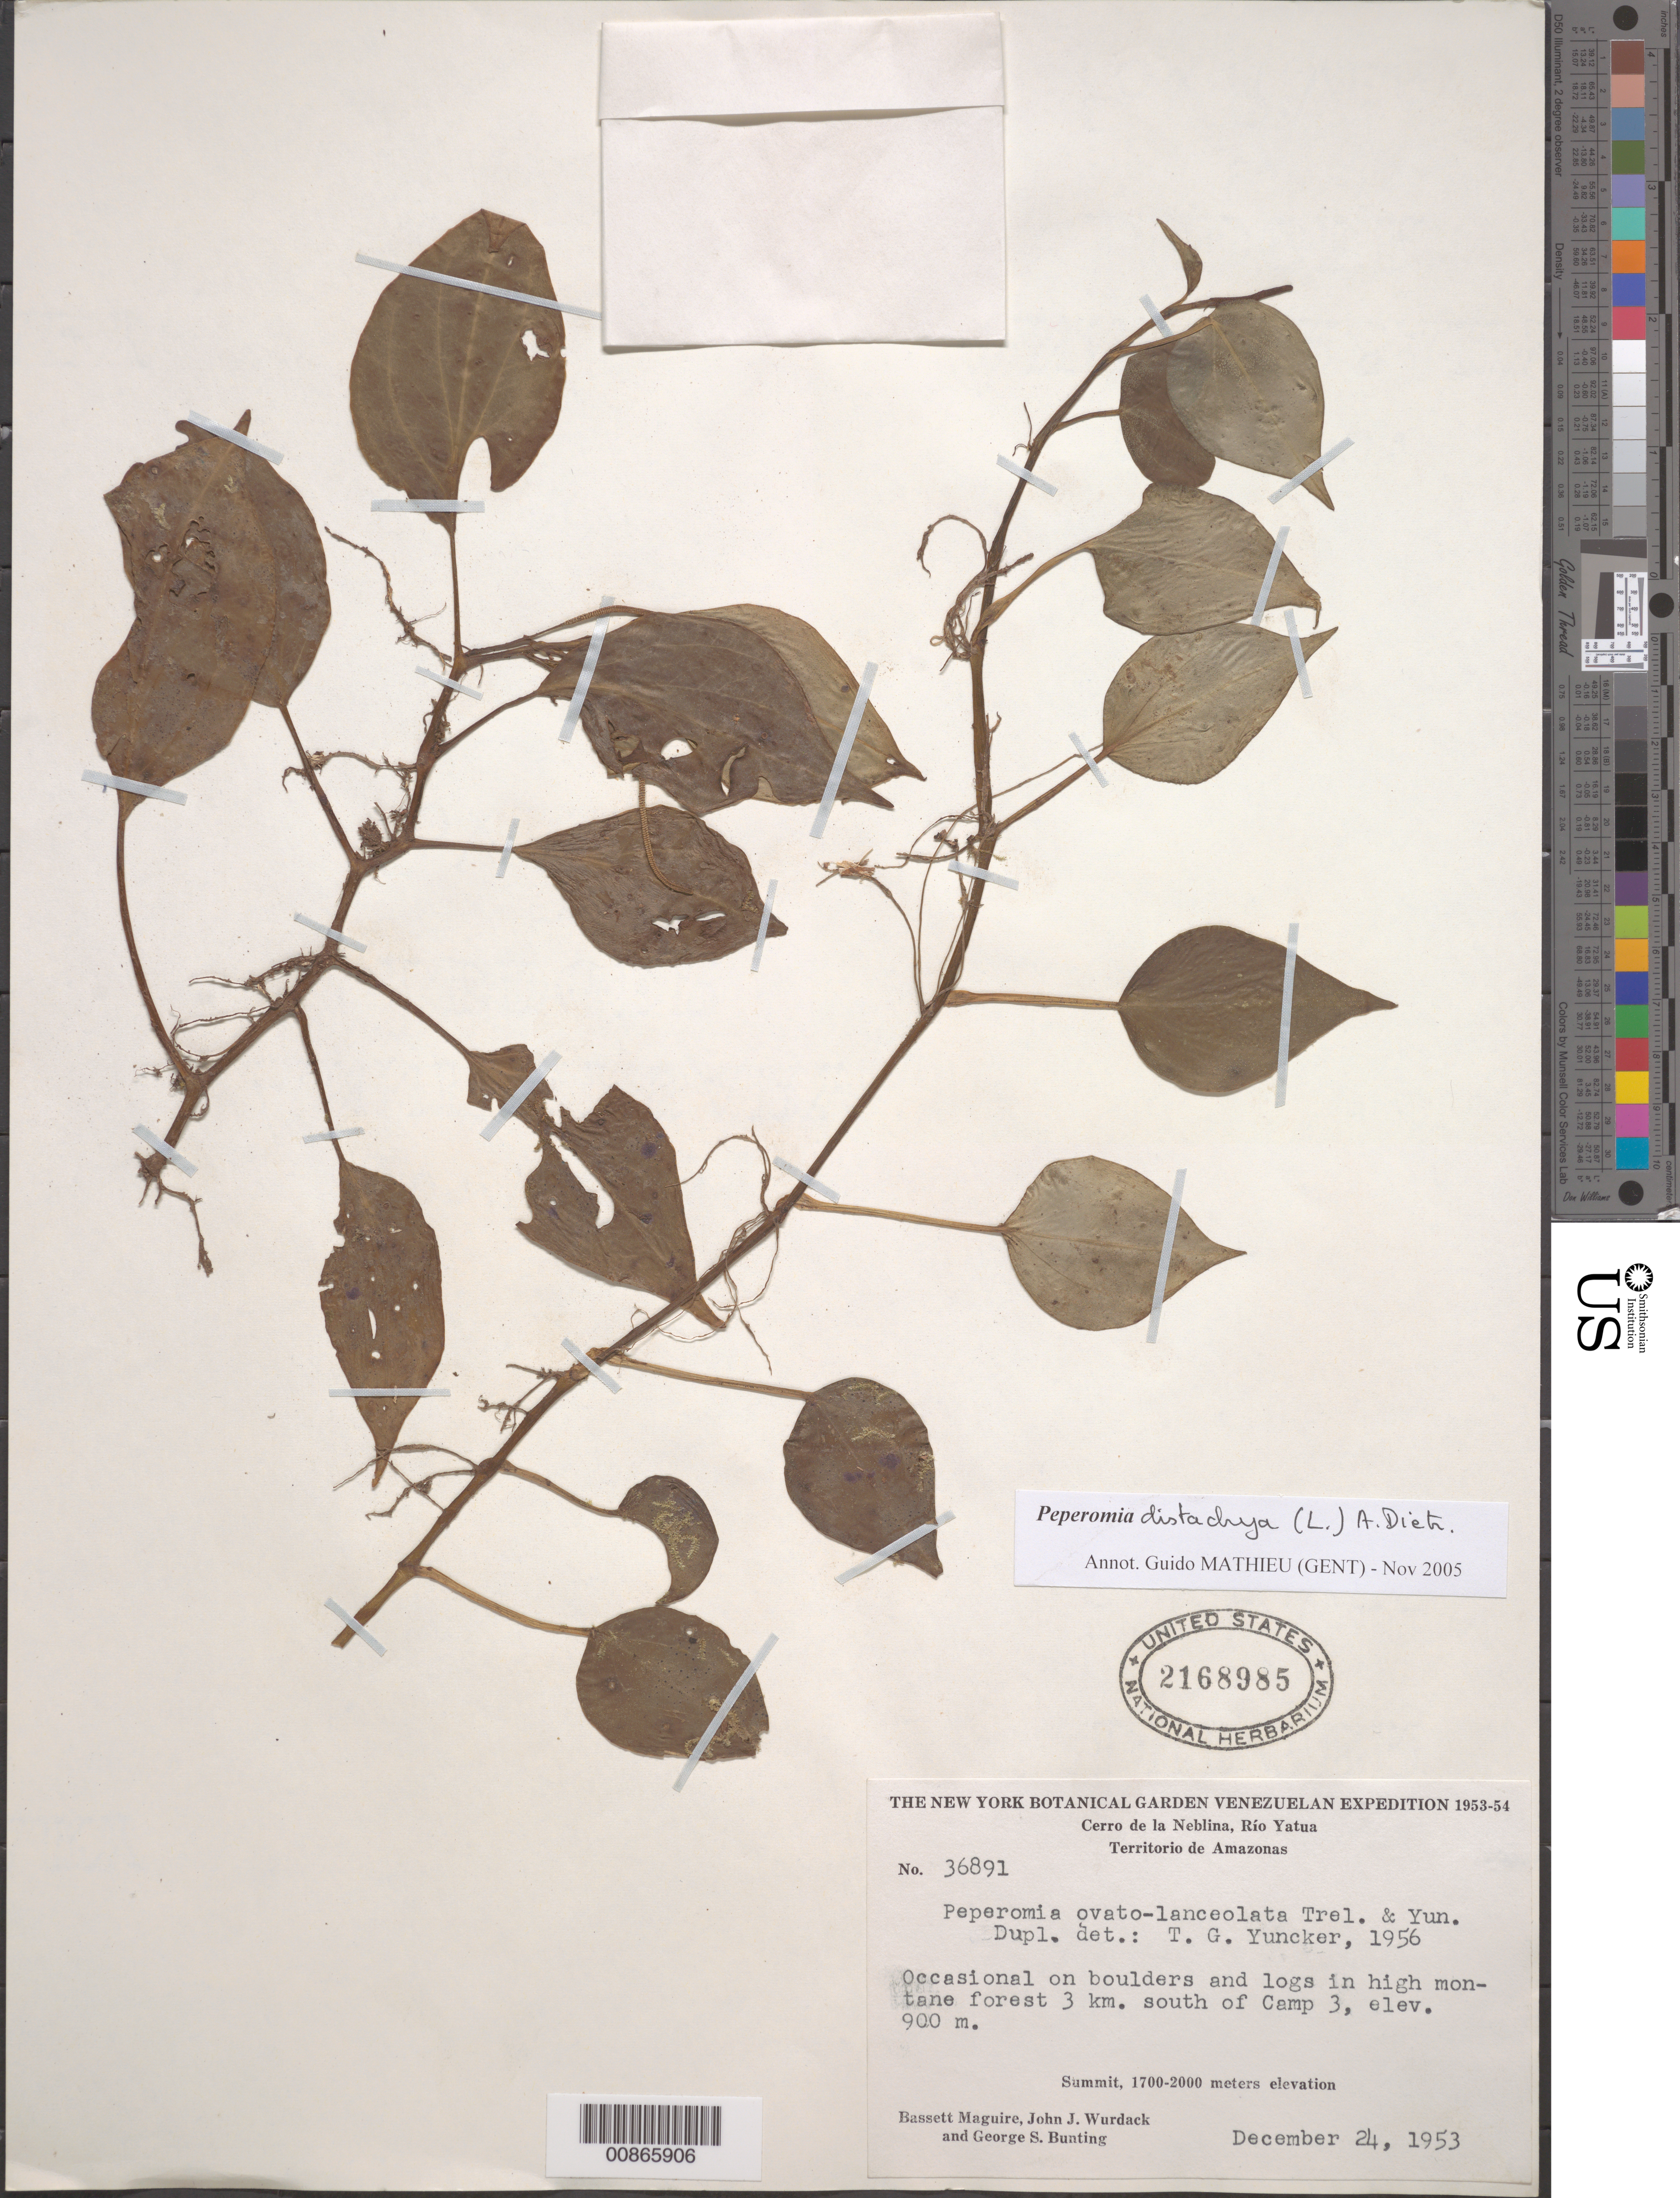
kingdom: Plantae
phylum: Tracheophyta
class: Magnoliopsida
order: Piperales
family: Piperaceae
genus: Peperomia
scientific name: Peperomia distachya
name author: (L.) A. Dietr.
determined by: Mathieu, Guido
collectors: B. Maguire, J. J. Wurdack & G. S. Bunting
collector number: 36891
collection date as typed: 24-Dec-53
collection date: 1953-12-24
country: Venezuela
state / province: Amazonas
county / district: Río Negro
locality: Cerro de la Neblina, Río Yatua, 3 km S of Camp 3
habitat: High montane forest, on boulders and logs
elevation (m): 900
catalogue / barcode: US 2168985